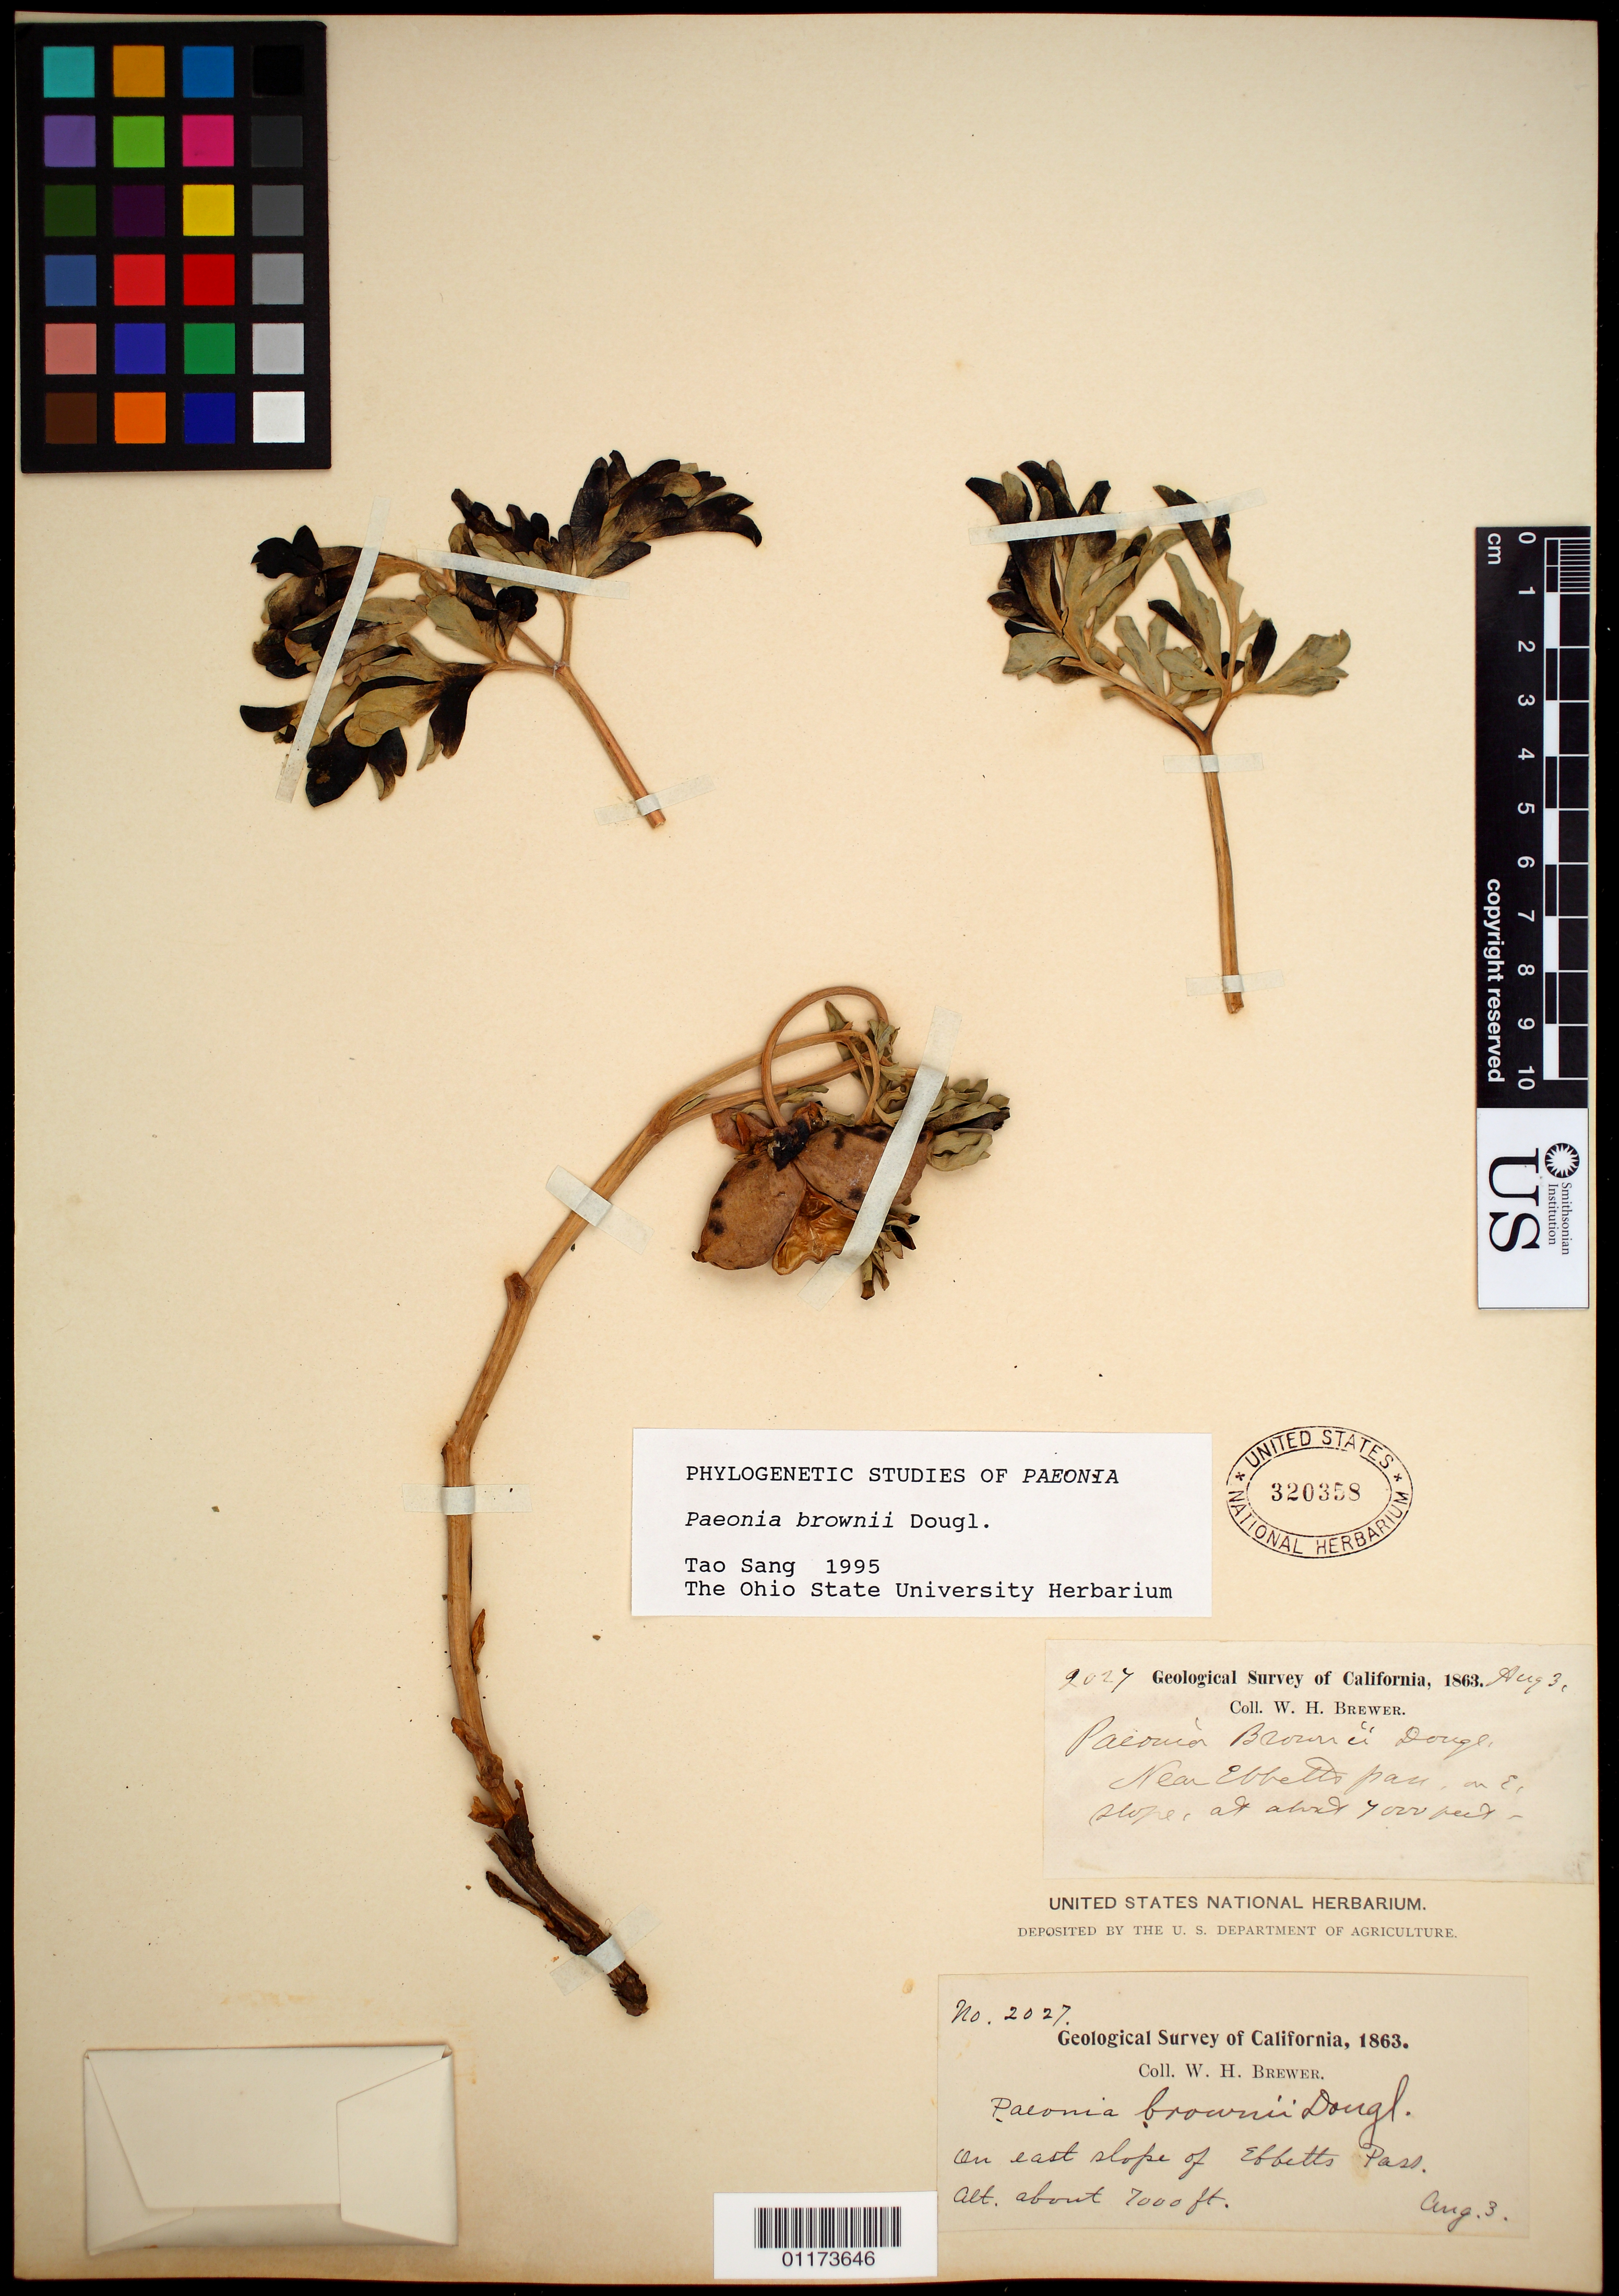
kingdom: Plantae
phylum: Tracheophyta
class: Magnoliopsida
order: Saxifragales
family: Paeoniaceae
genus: Paeonia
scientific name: Paeonia brownii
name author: Douglas ex Hook.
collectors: W. H. Brewer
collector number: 2027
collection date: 1863-08-03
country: United States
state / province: California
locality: On east slope of Ebbett's Pass.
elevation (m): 2134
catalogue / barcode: US 320358